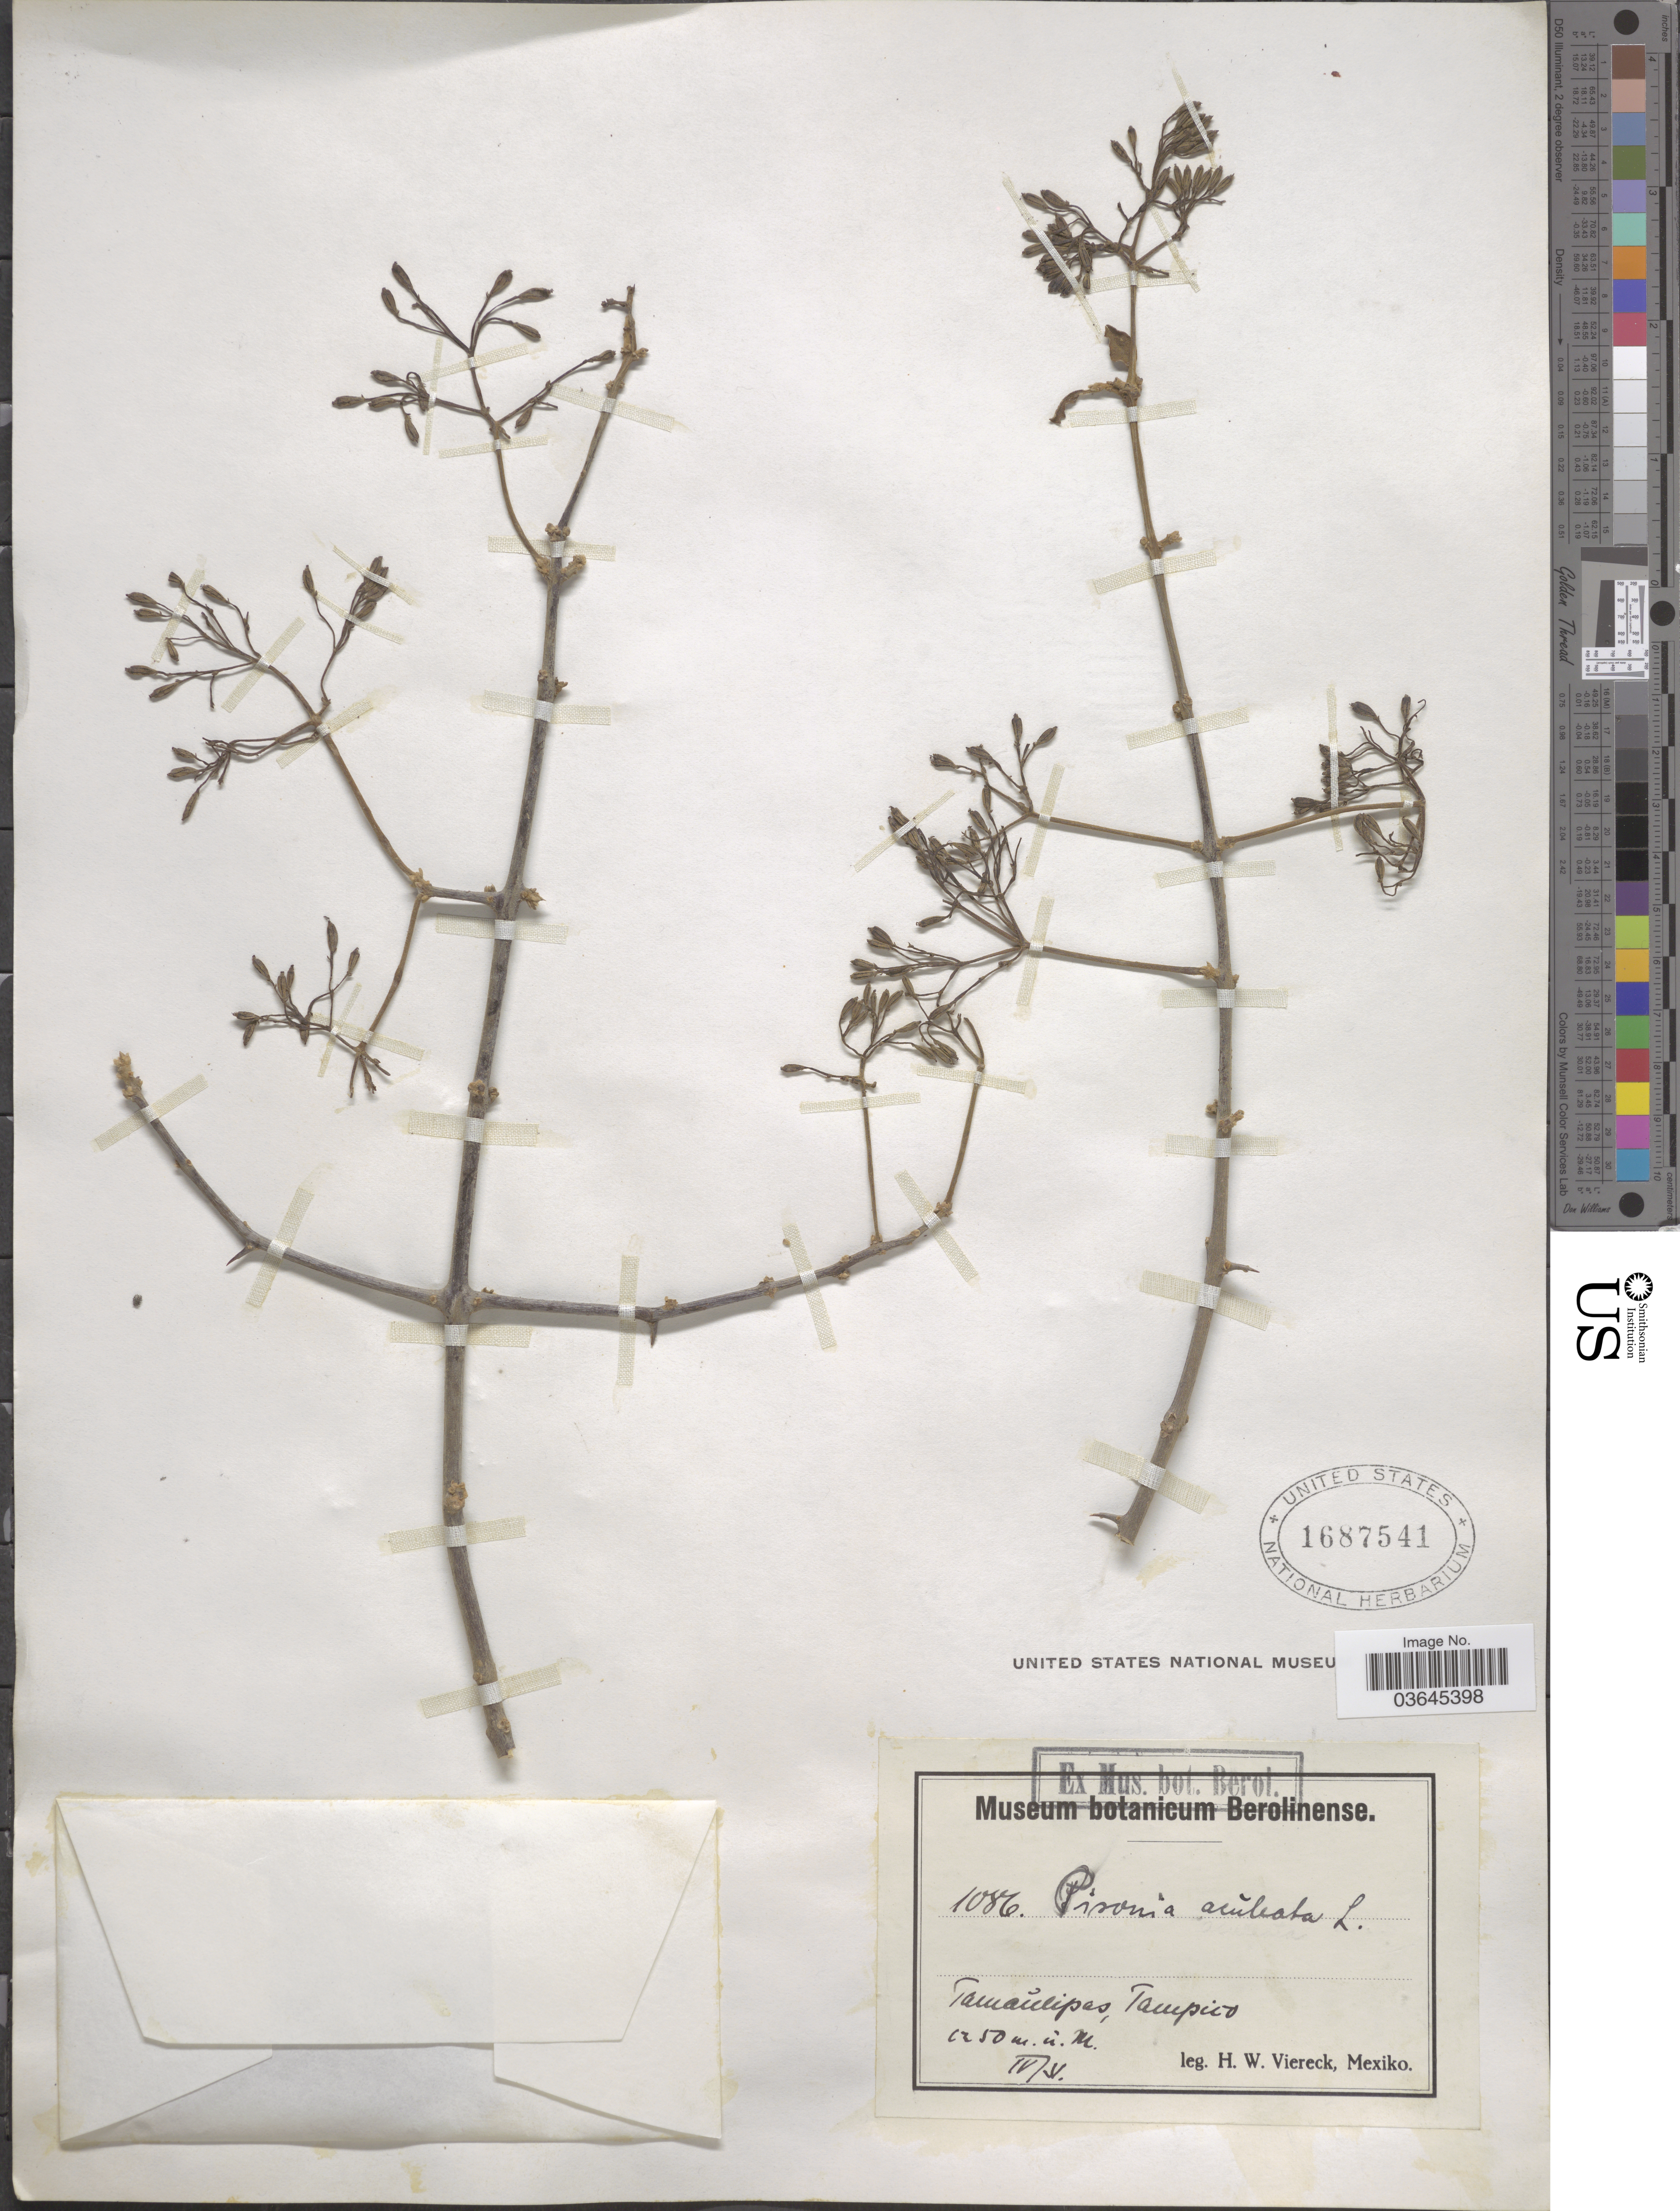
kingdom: Plantae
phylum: Tracheophyta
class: Magnoliopsida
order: Caryophyllales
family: Nyctaginaceae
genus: Pisonia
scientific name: Pisonia aculeata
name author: L.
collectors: H. W. Viereck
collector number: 1086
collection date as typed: Transcribed d/m/y: /4/31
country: Mexico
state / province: Tamaulipas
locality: Tampico.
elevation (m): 50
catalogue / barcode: US 1687541